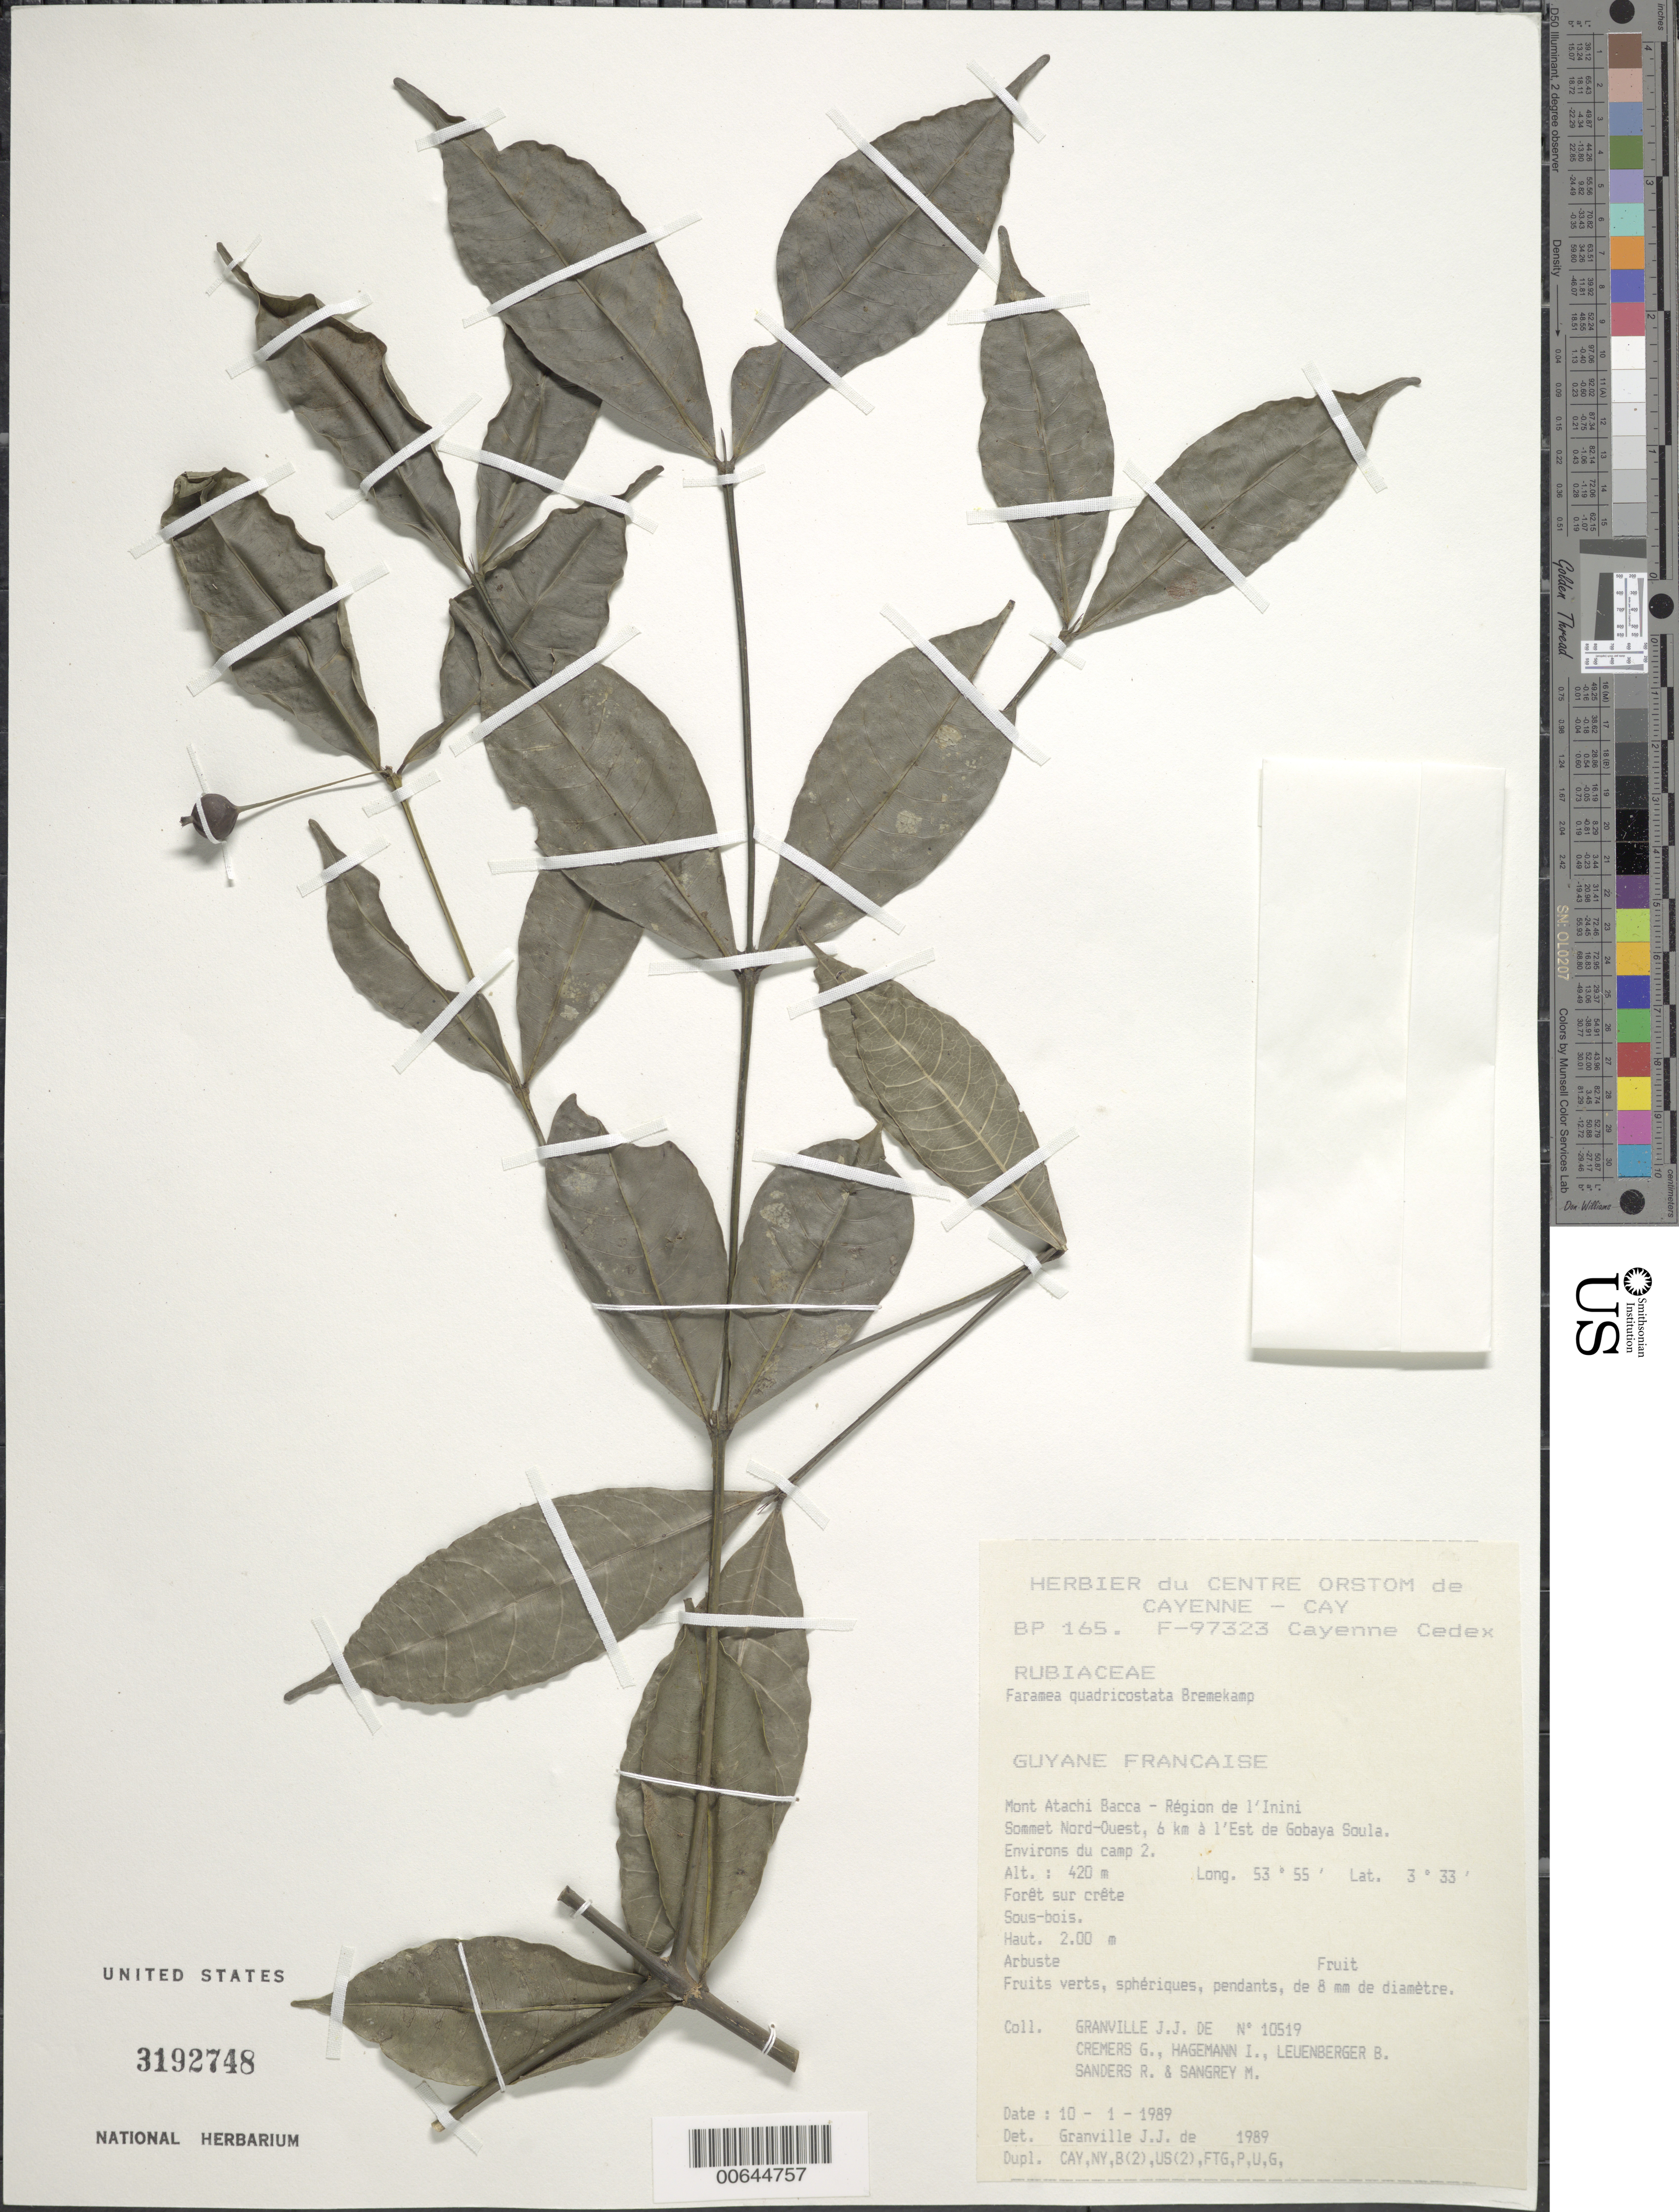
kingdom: Plantae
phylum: Tracheophyta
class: Magnoliopsida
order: Gentianales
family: Rubiaceae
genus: Faramea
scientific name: Faramea quadricostata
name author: Bremek.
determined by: Granville, J. J. de, (CAY), Institut de Recherche pour le Developpement (IRD) (FRENCH GUIANA)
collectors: J.-J. de Granville, G. Cremers, J. Hagemann, B. E. Leuenberger & M. S. Sangrey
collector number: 10519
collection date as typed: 10-Jan-89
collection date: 1989-01-10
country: French Guiana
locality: Mont Atachi Bacca, région de l'Inini; sommet NO, 6 km a l'Est de Gobaya Soula, environs du camp 2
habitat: Forêt sur crete, sous-bois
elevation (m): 420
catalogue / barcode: US 3192748